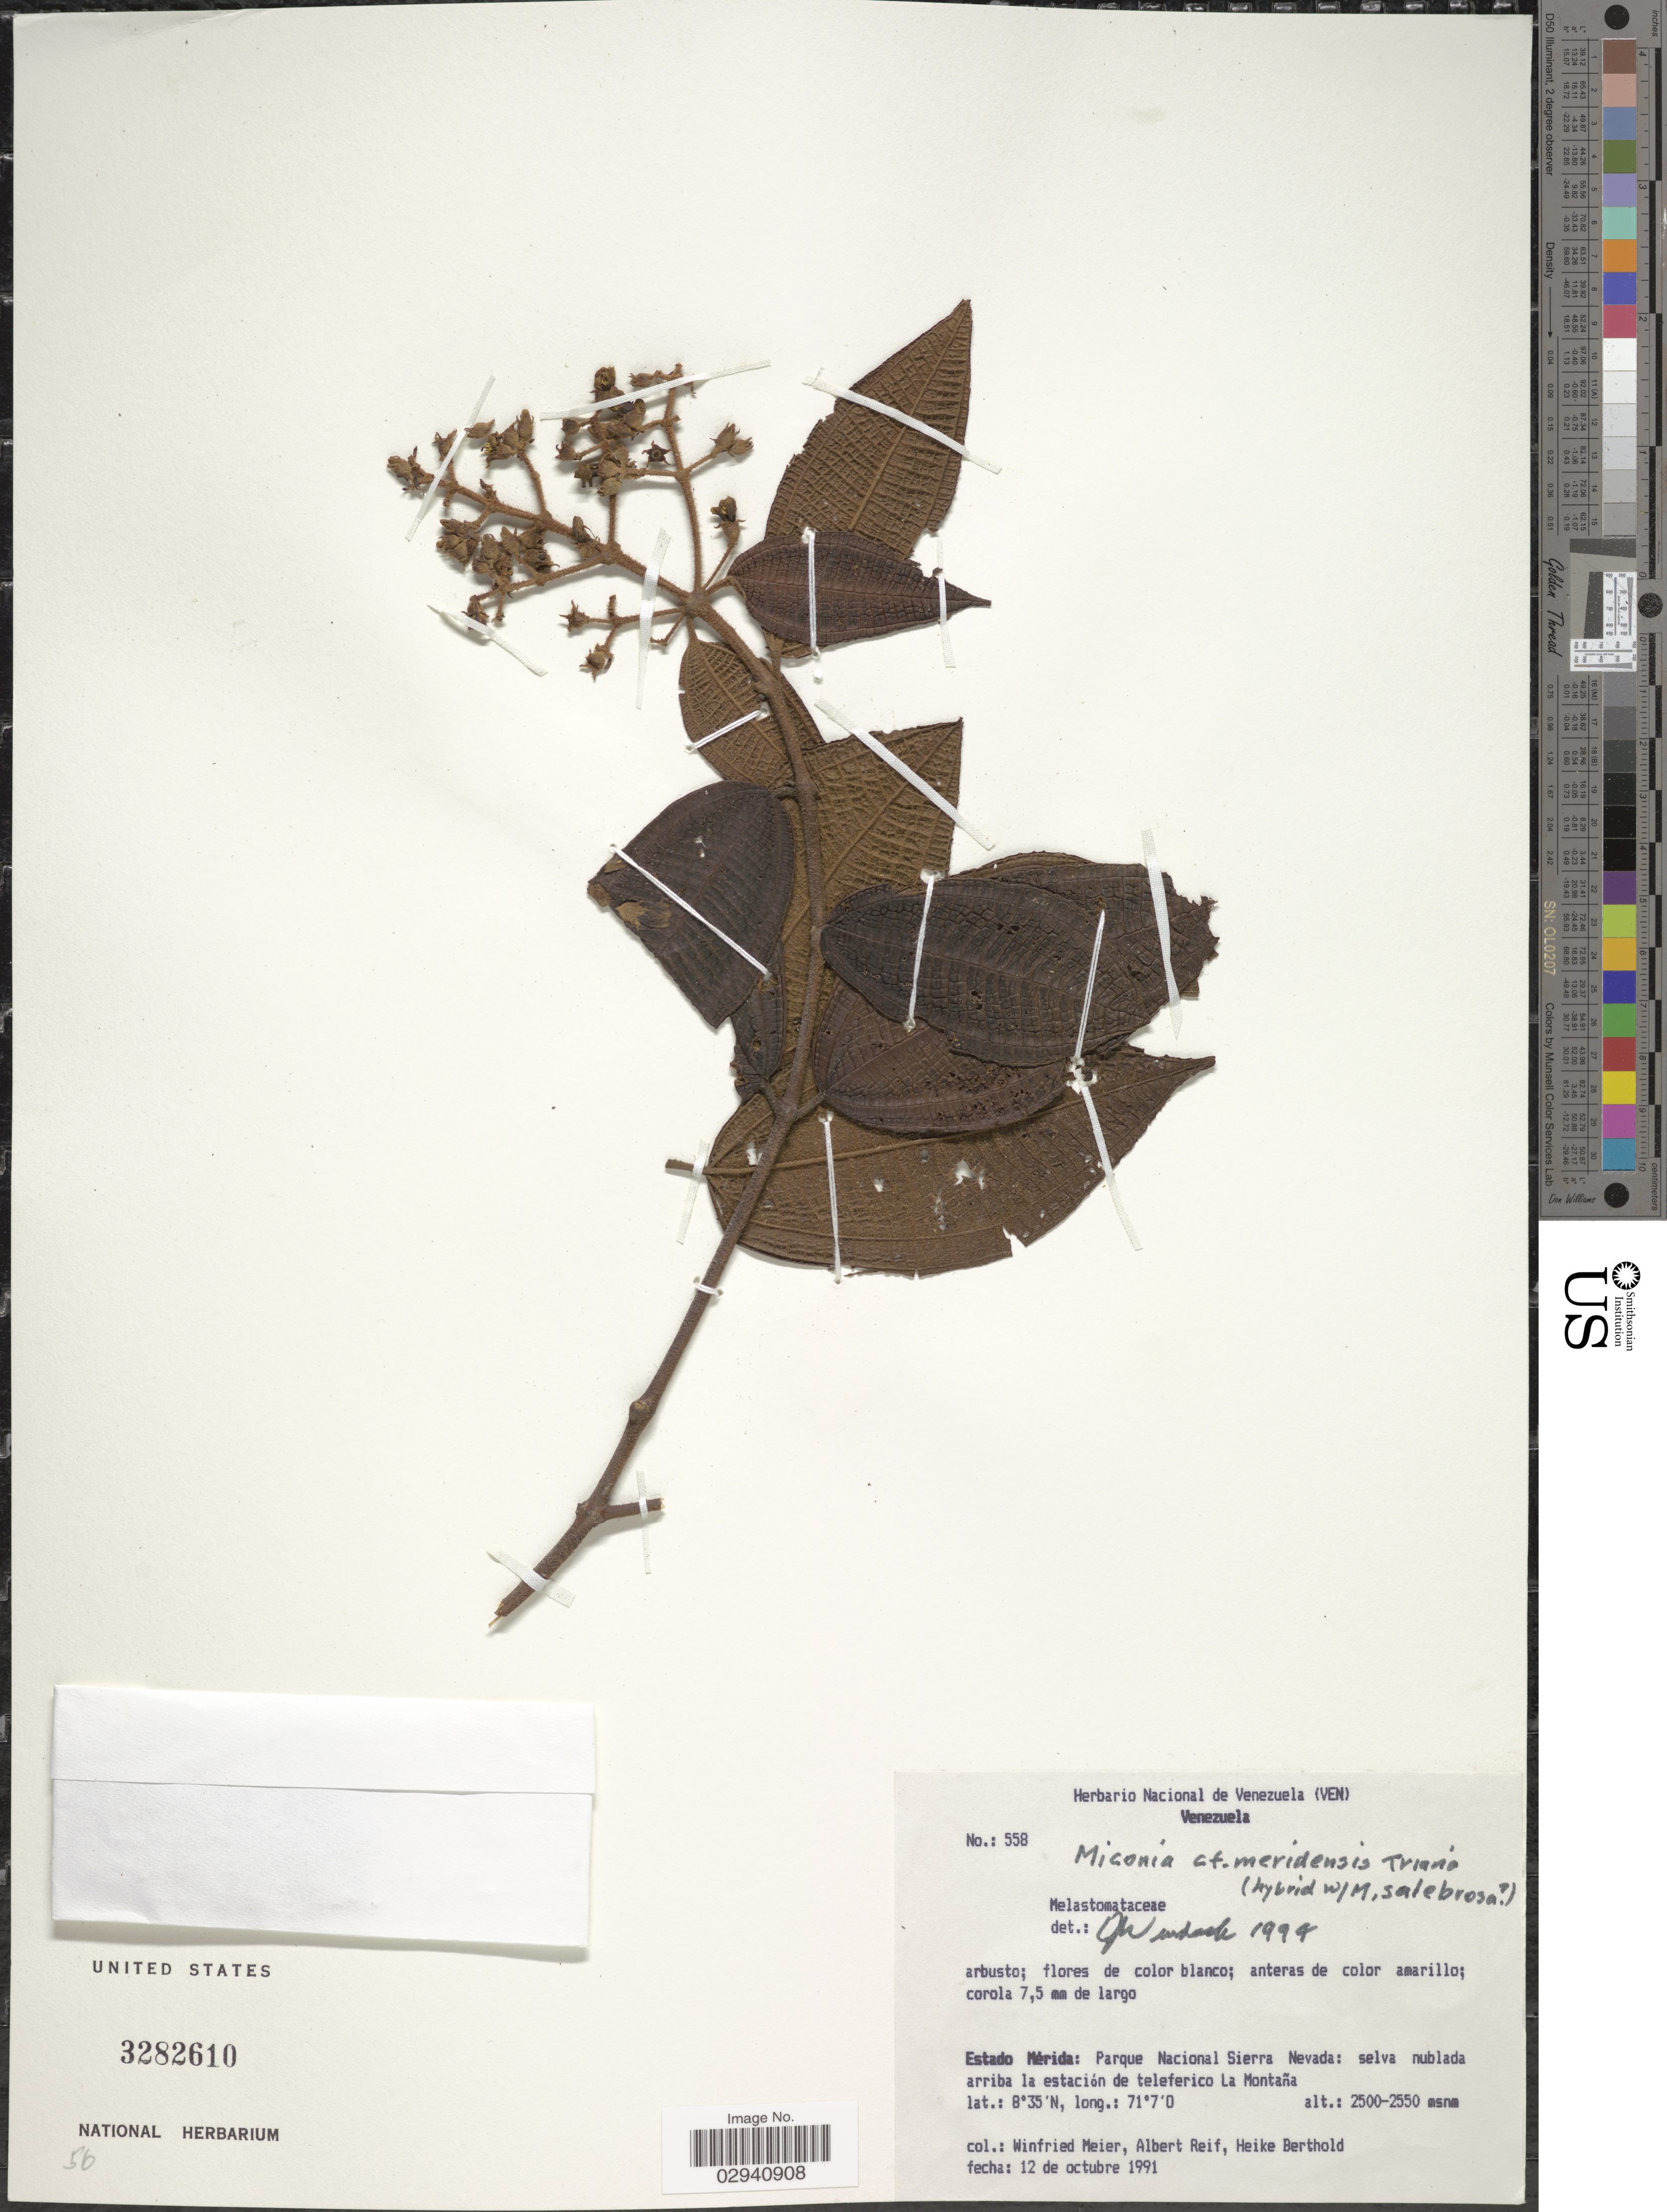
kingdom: Plantae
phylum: Tracheophyta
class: Magnoliopsida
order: Myrtales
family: Melastomataceae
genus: Miconia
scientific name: Miconia meridensis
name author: Triana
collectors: W. Meier, A. Reif & H. Berthold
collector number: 558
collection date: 1991-10-12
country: Venezuela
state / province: Mérida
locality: Parque Nacional Sierra Nevada: selva nublada arriba la estación de teleferico La Montaña.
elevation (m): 2500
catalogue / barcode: US 3282610